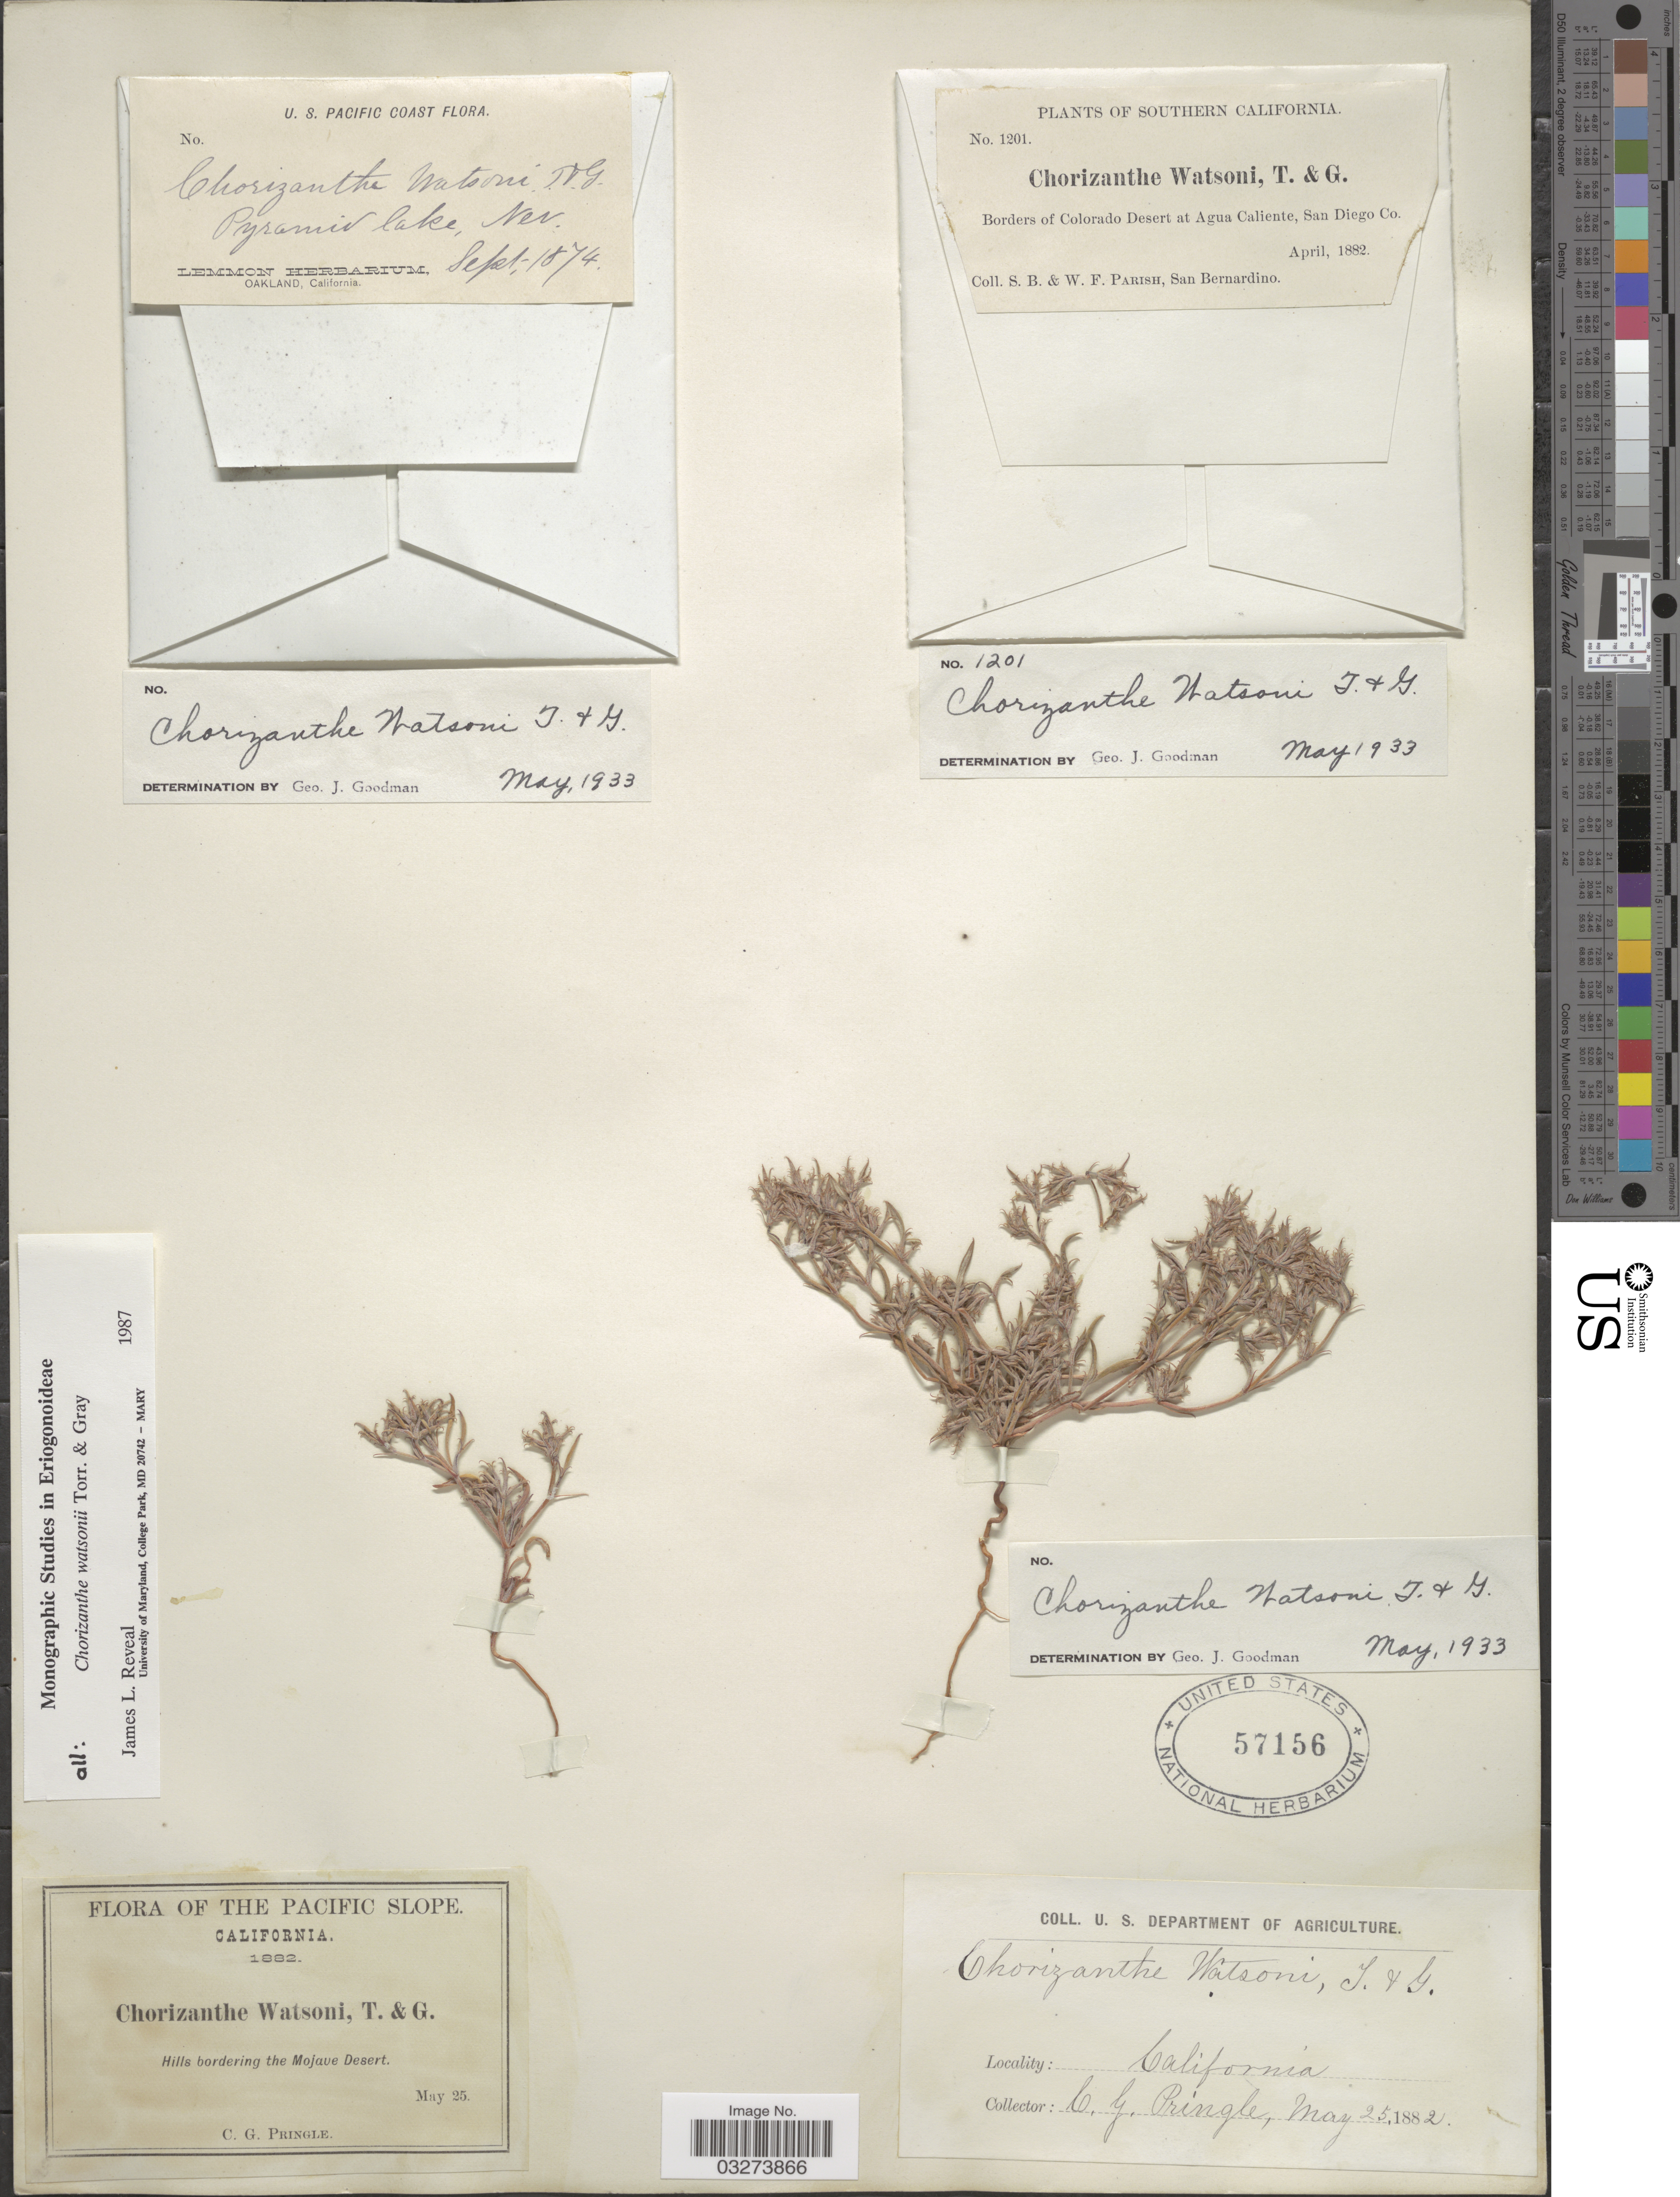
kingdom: Plantae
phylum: Tracheophyta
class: Magnoliopsida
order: Caryophyllales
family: Polygonaceae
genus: Chorizanthe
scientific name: Chorizanthe watsonii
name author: Torr. & A. Gray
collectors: C. G. Pringle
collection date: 1882-05-25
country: United States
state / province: California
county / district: San Bernardino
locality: The Pacific Slope. Hills bordering the Mojave desert.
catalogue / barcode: US 57156-3